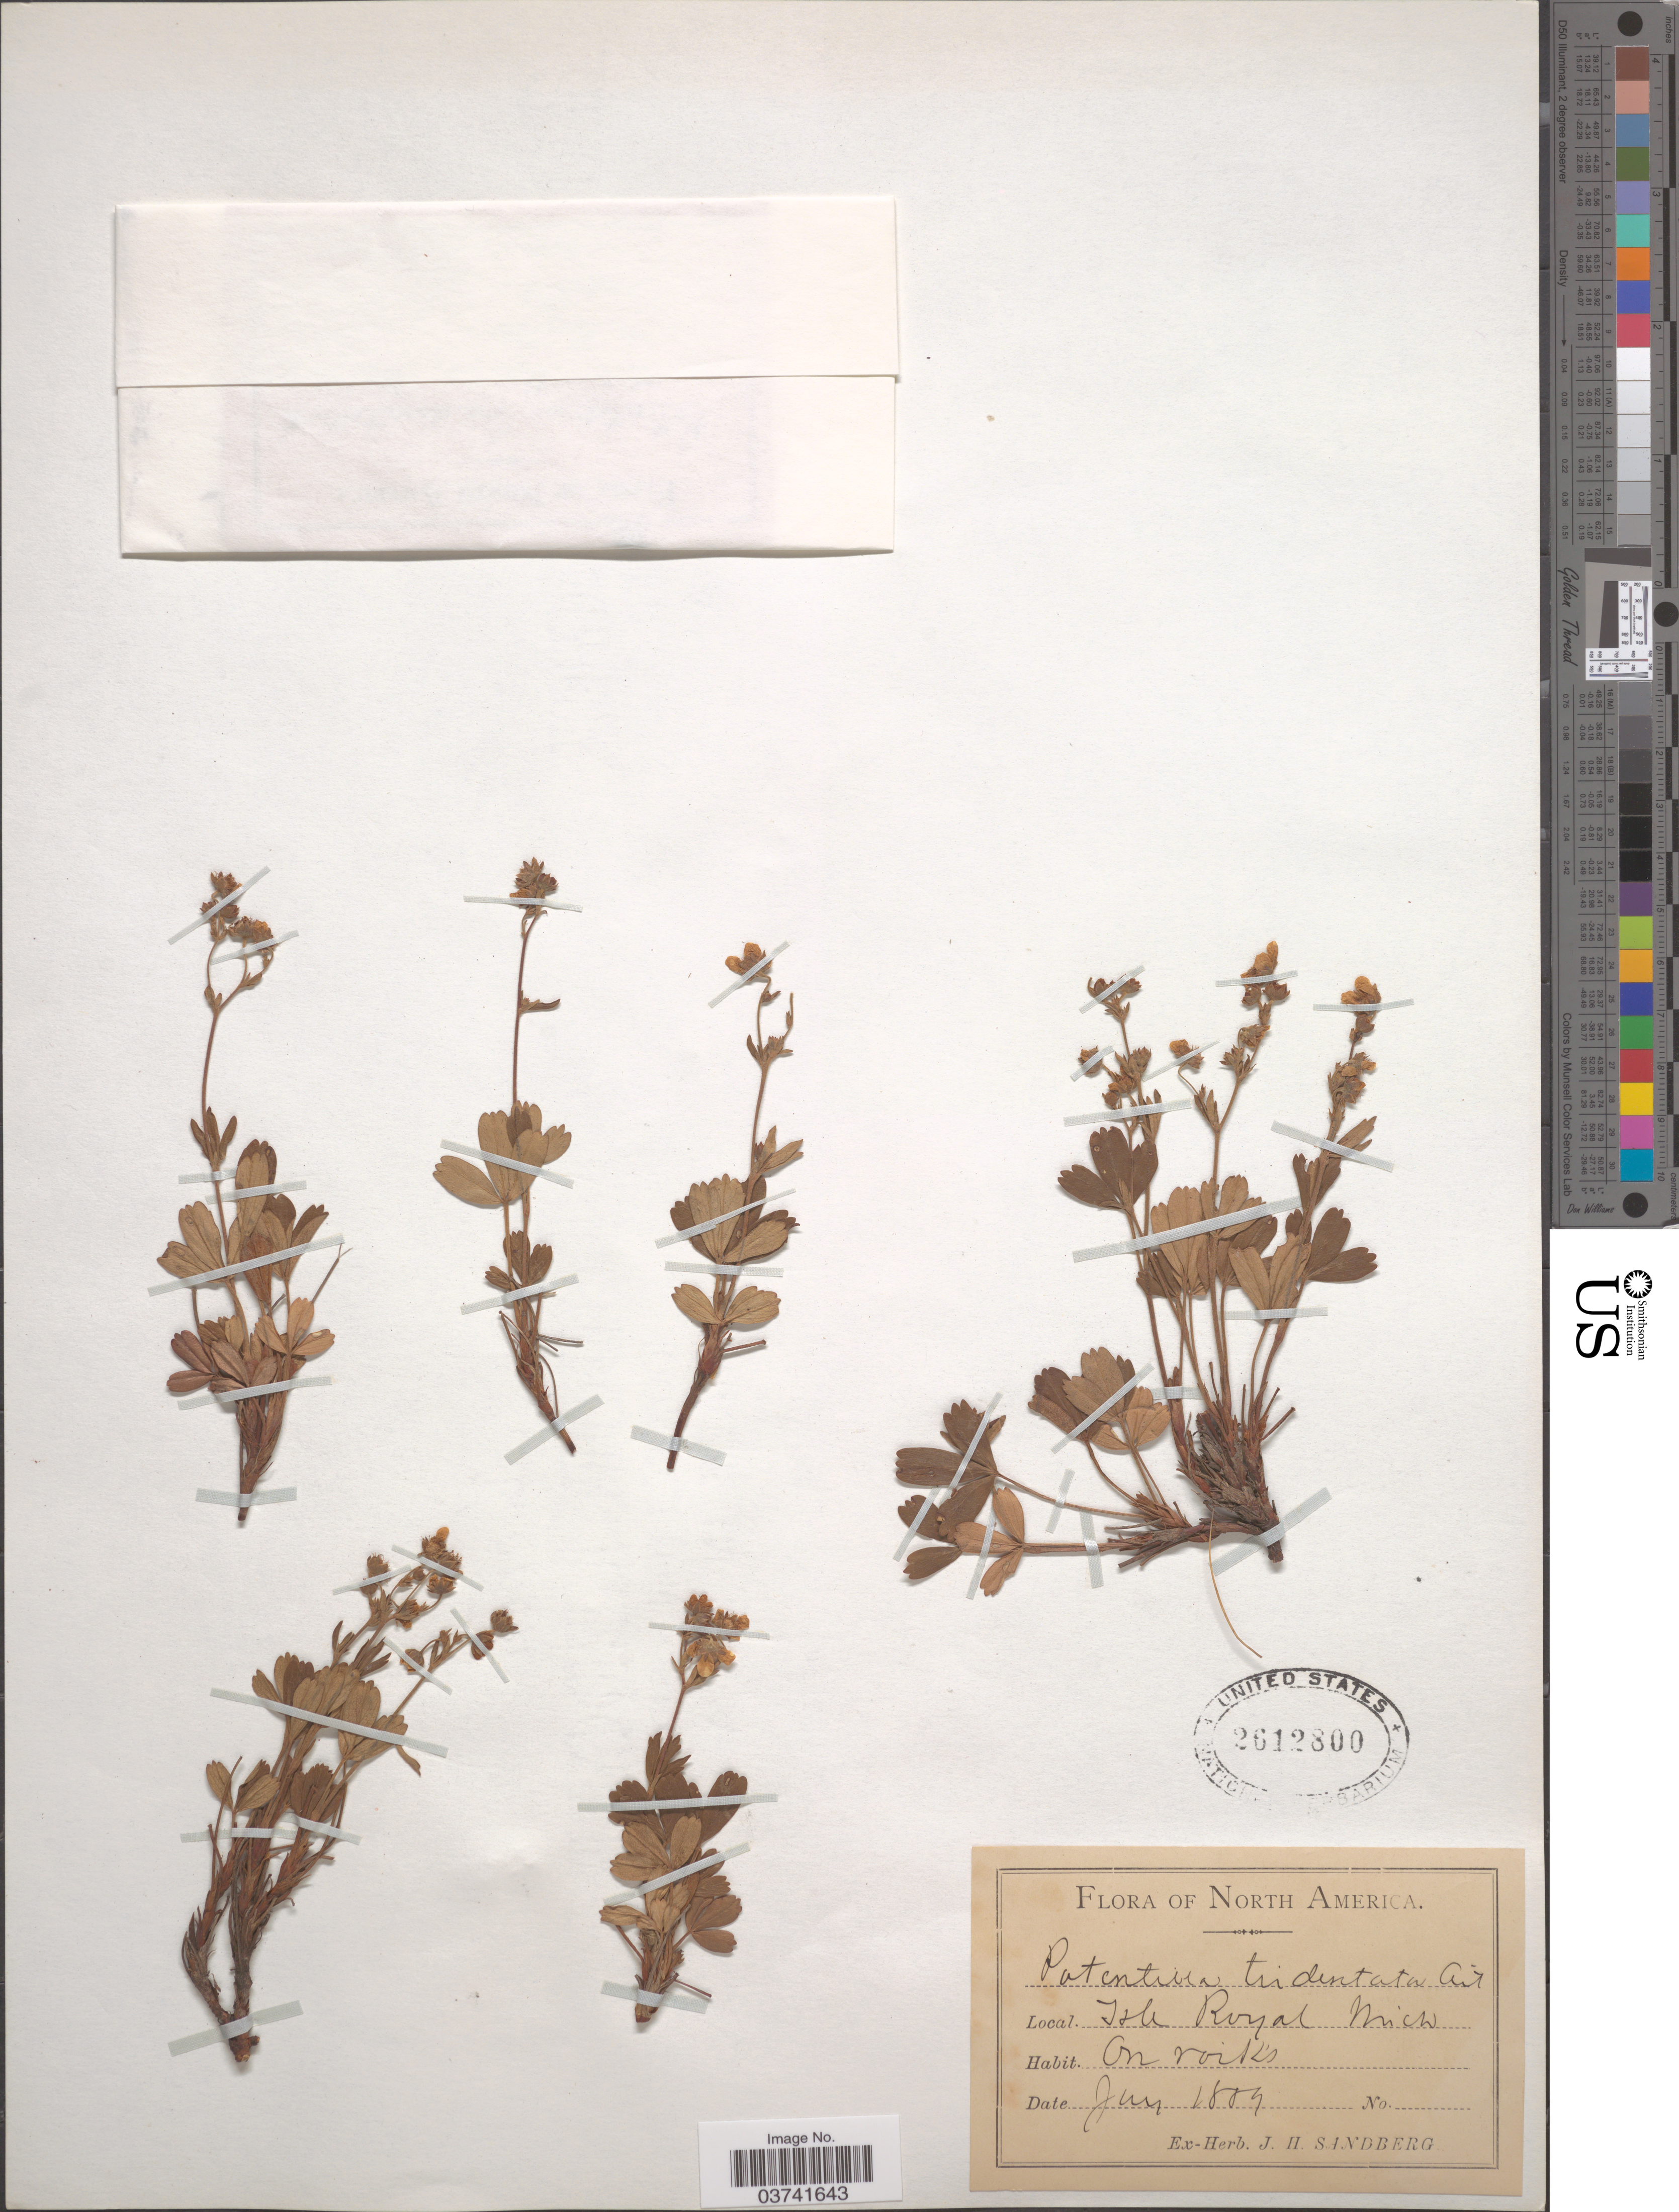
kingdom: Plantae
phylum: Tracheophyta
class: Magnoliopsida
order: Rosales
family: Rosaceae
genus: Potentilla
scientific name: Potentilla tridentata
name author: Aiton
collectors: ex. herb. J. H. Sandberg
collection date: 1884-06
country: United States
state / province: Michigan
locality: Isle Royal.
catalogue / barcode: US 2612800